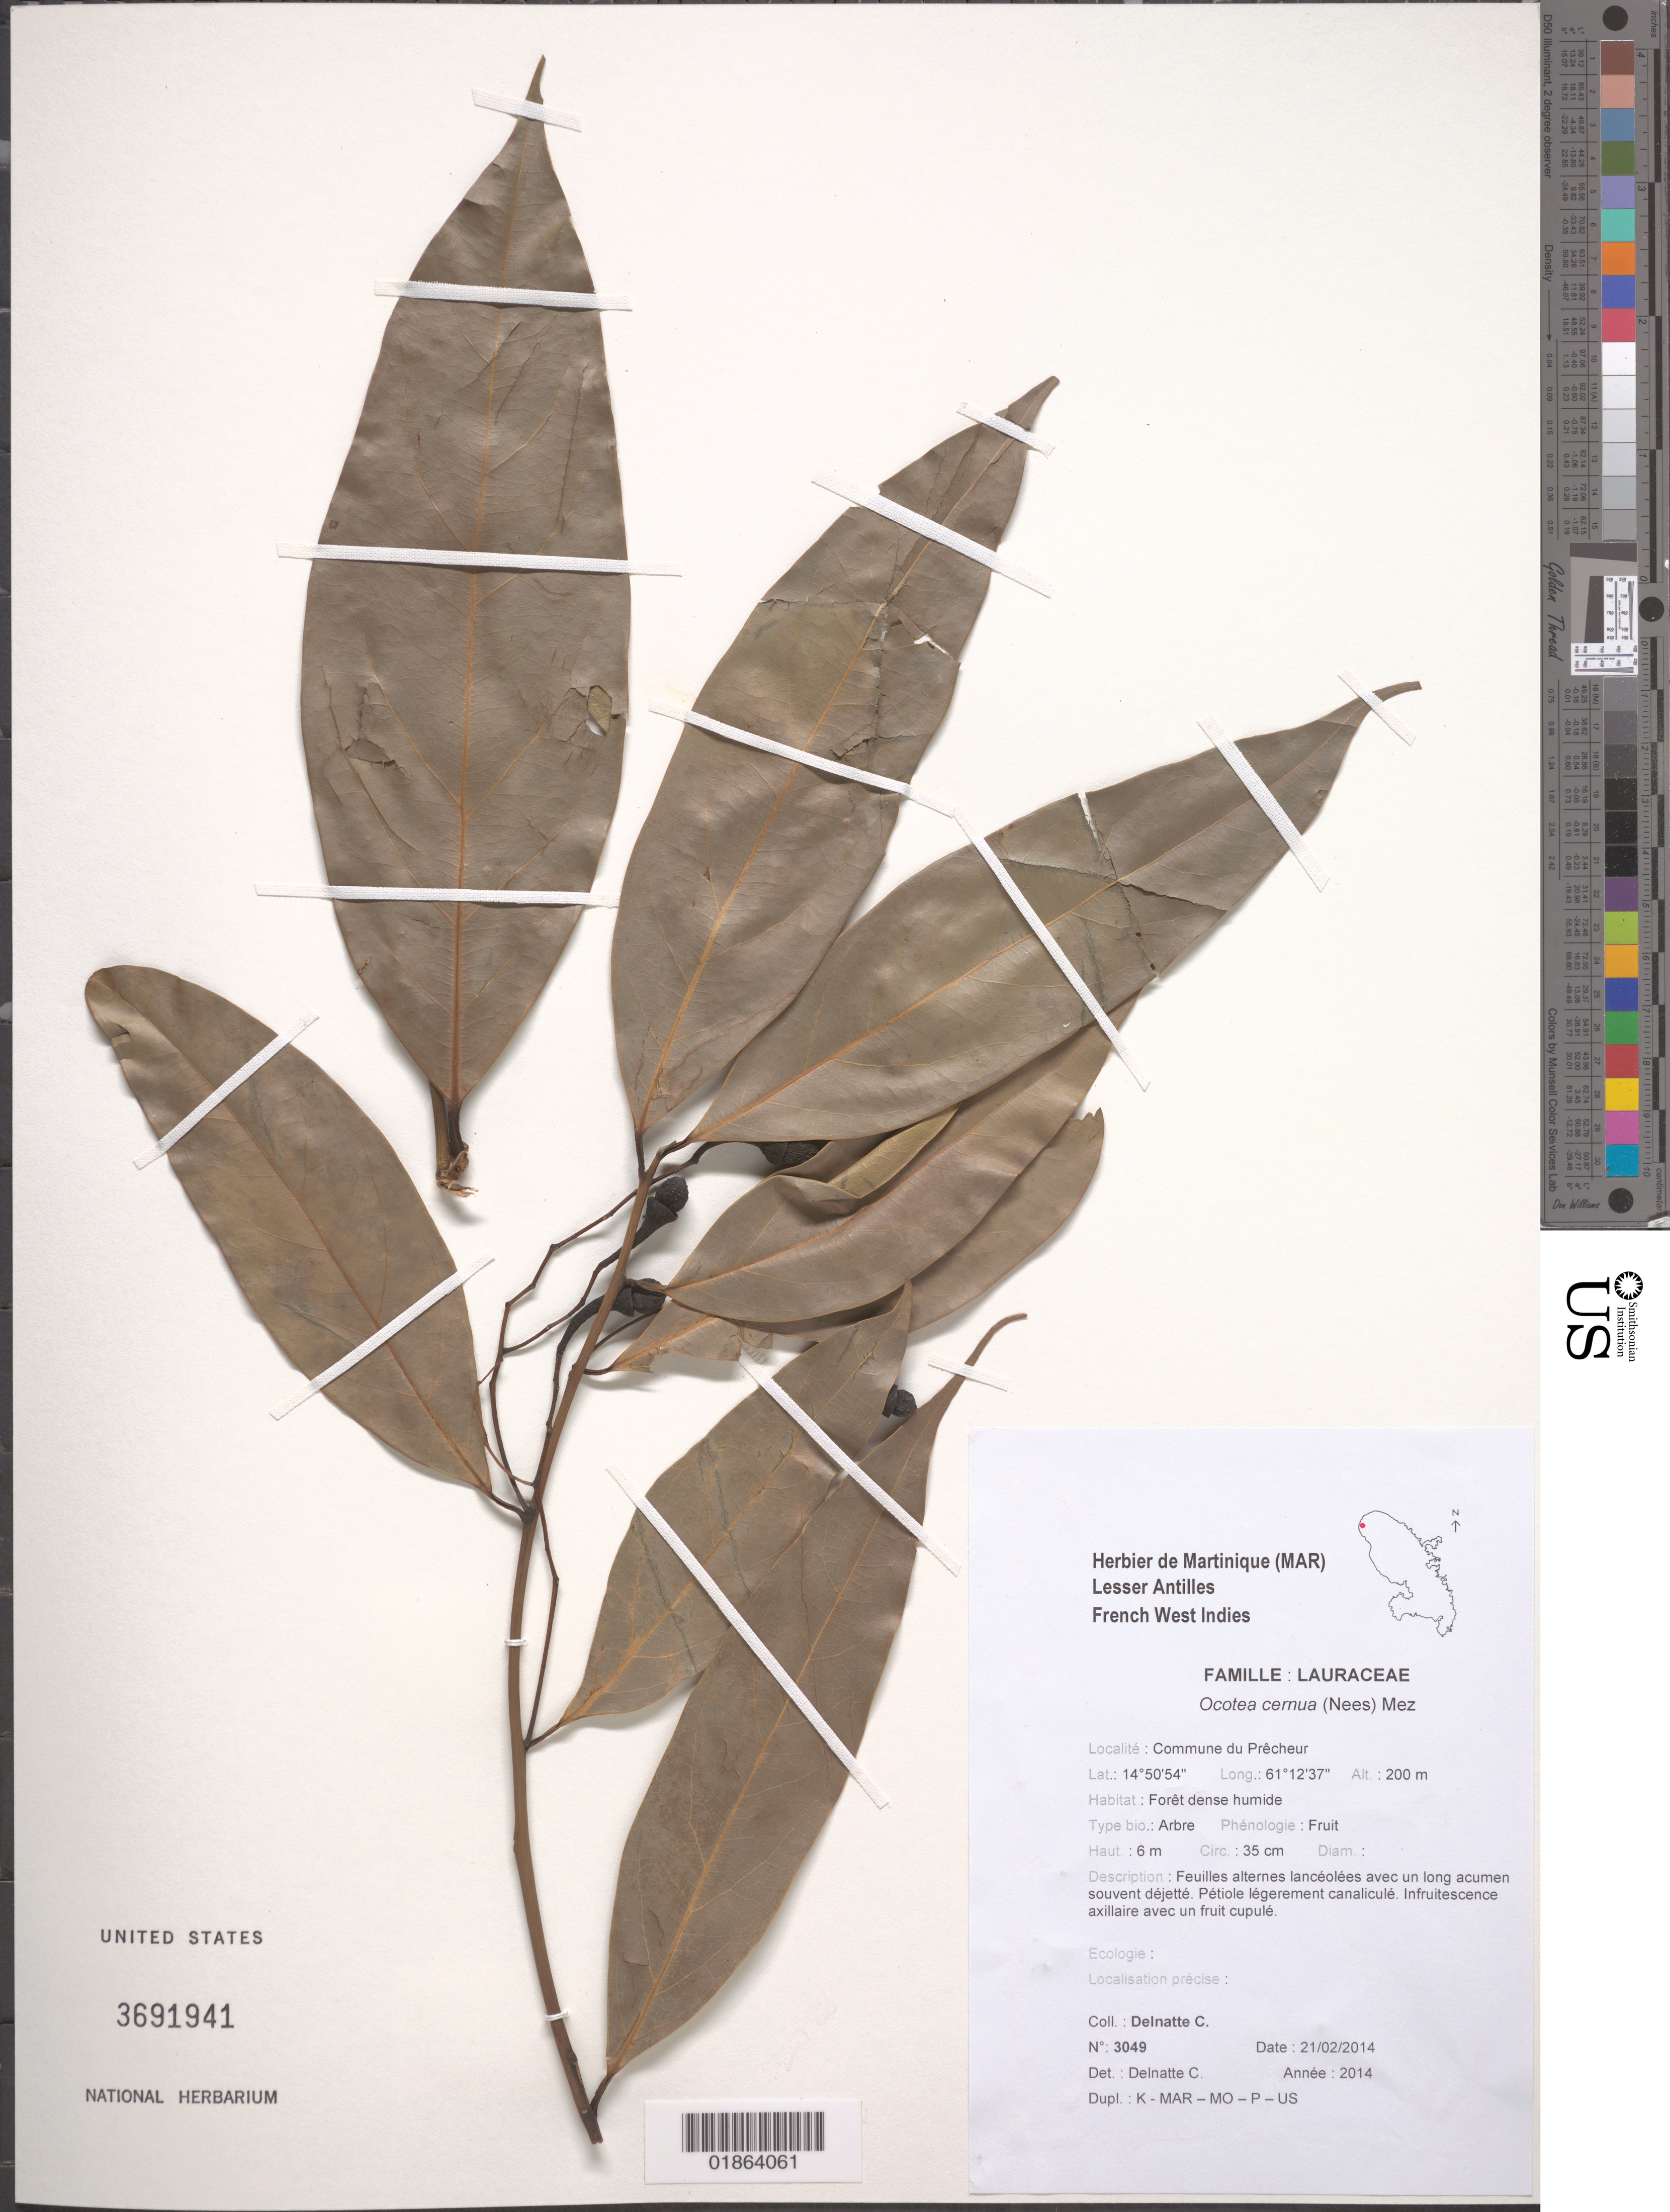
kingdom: Plantae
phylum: Tracheophyta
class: Magnoliopsida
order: Laurales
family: Lauraceae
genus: Ocotea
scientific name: Ocotea cernua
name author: (Nees) Mez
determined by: Delnatte, C.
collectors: C. Delnatte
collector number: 3049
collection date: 2014-02-21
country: Martinique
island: Martinique I.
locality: Commune du Prêcheur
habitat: Forêt dense humide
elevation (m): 200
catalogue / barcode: US 3691941